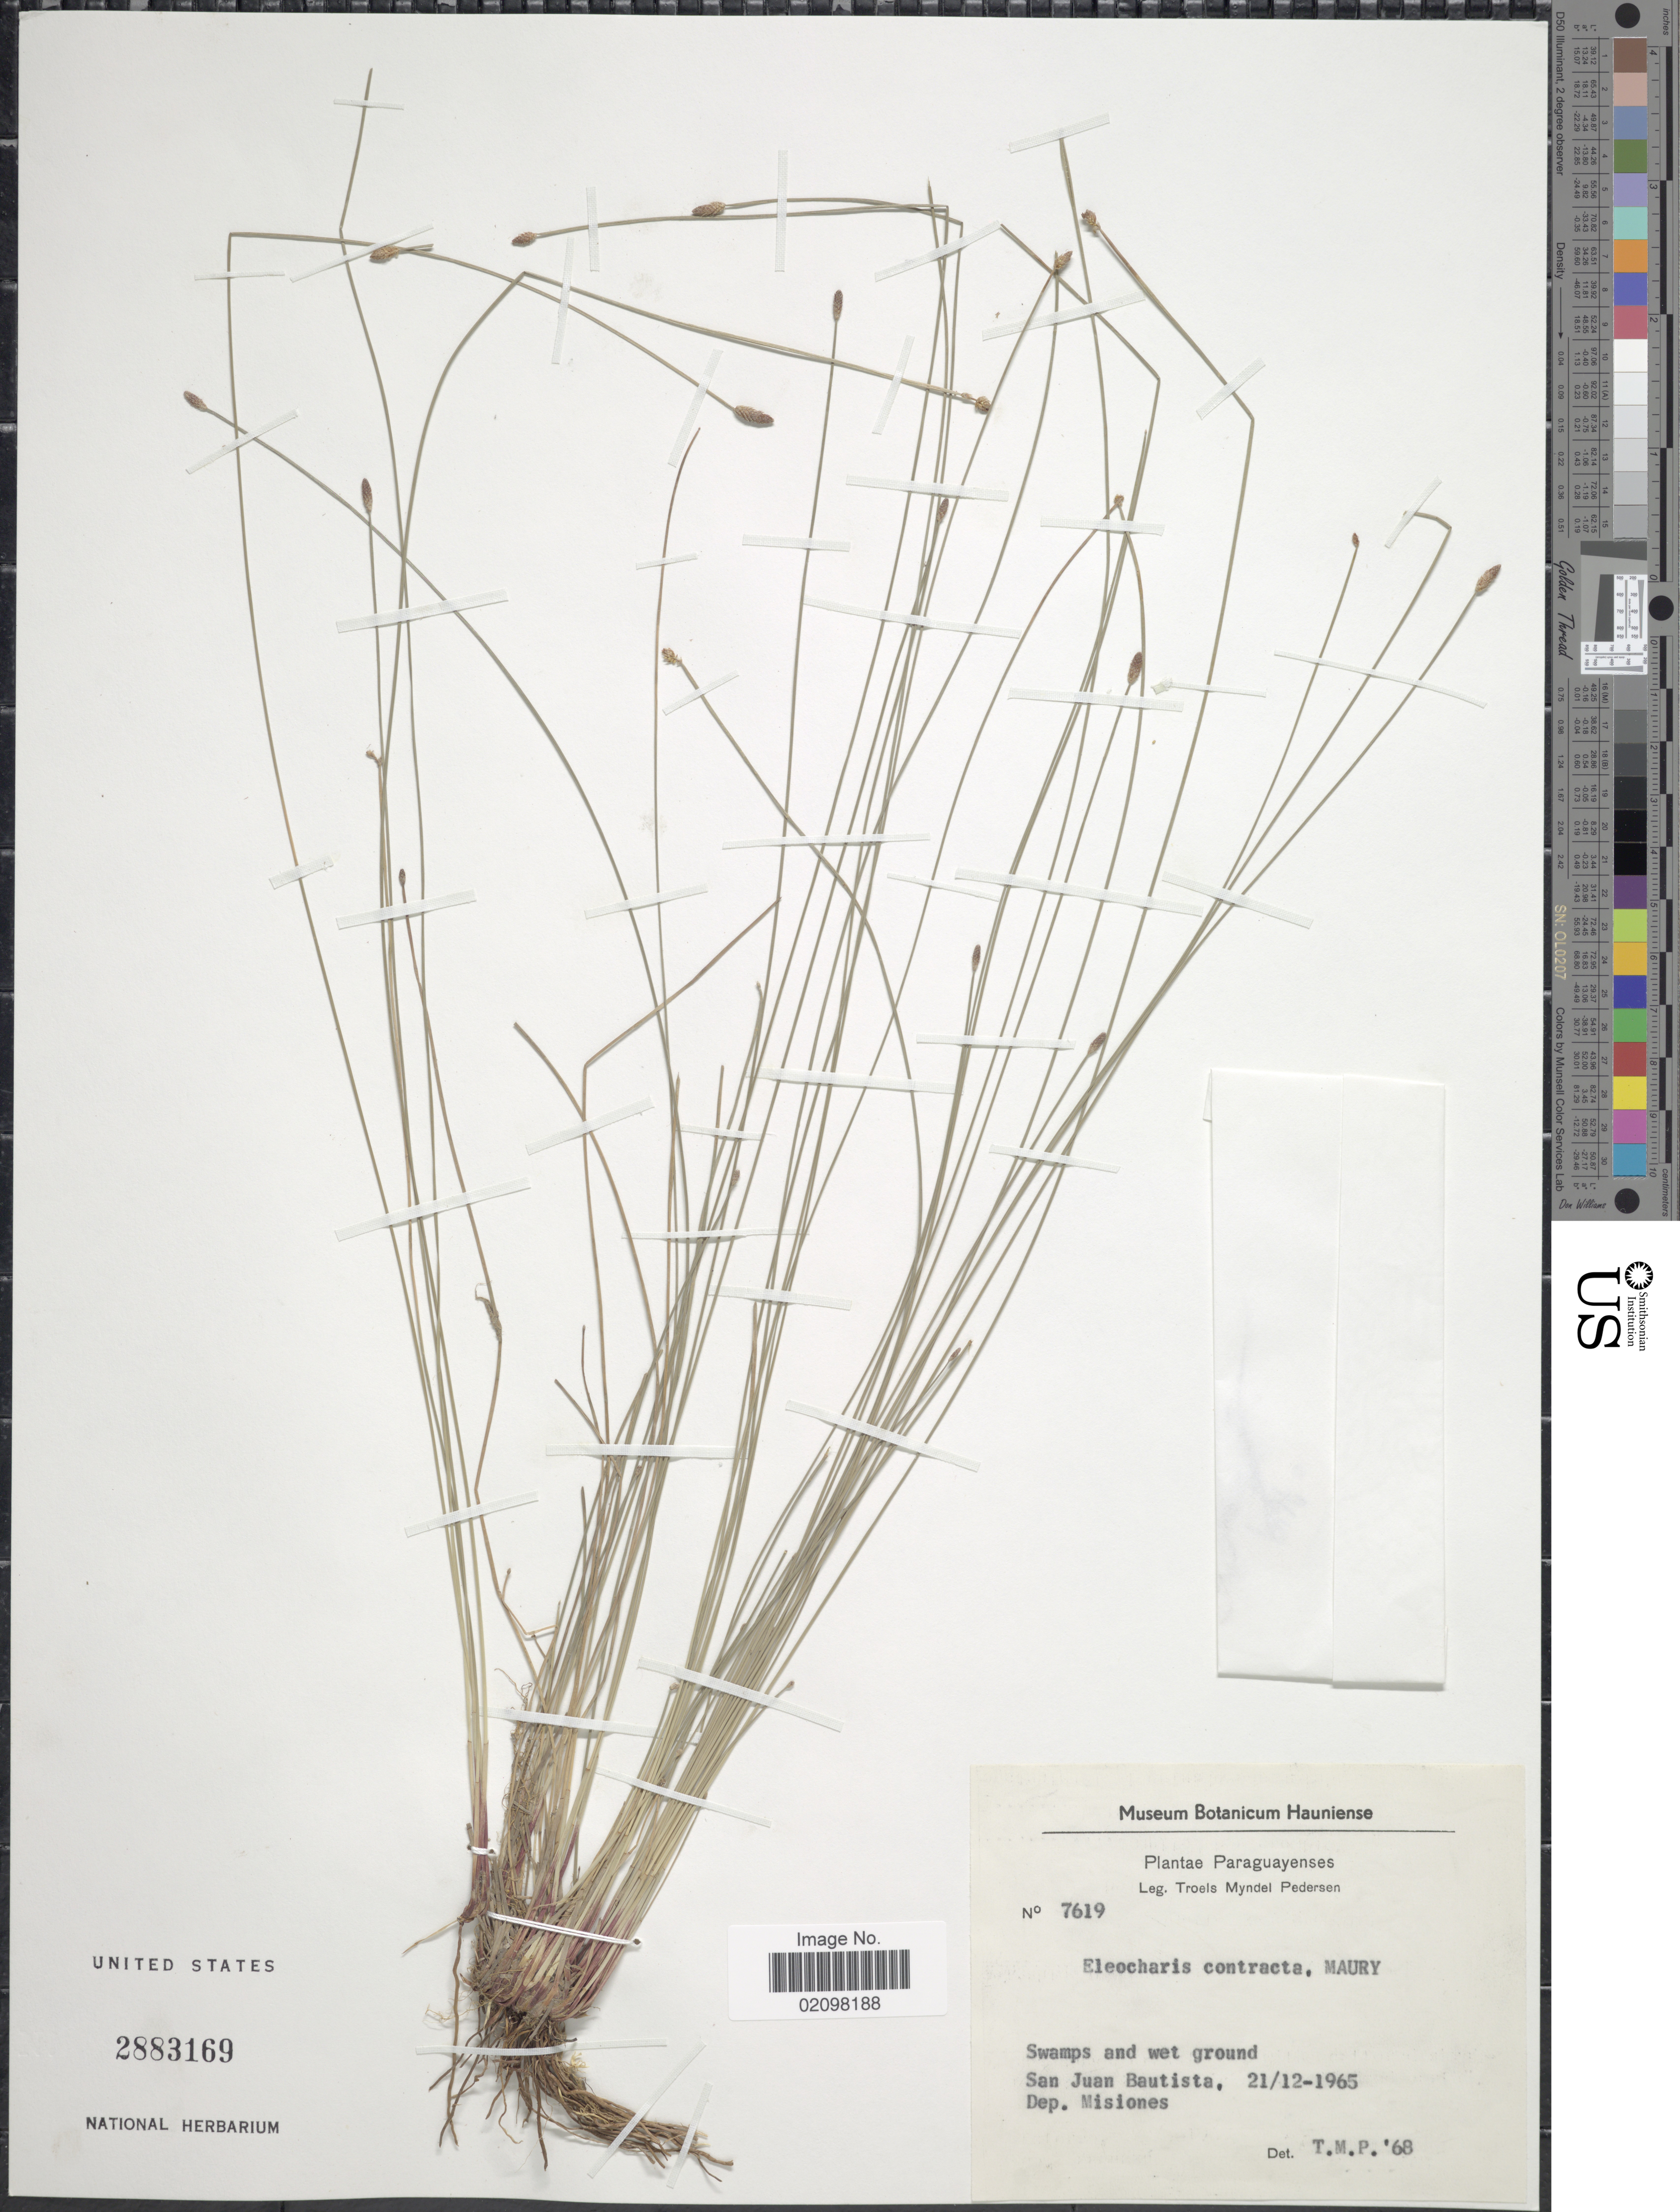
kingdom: Plantae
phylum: Tracheophyta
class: Liliopsida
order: Poales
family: Cyperaceae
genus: Eleocharis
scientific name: Eleocharis contracta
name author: Maury ex Micheli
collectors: T. Pederson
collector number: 7619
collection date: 1965-12-21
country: Paraguay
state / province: Misiones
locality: San Juan Bautista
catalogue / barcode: US 2883169